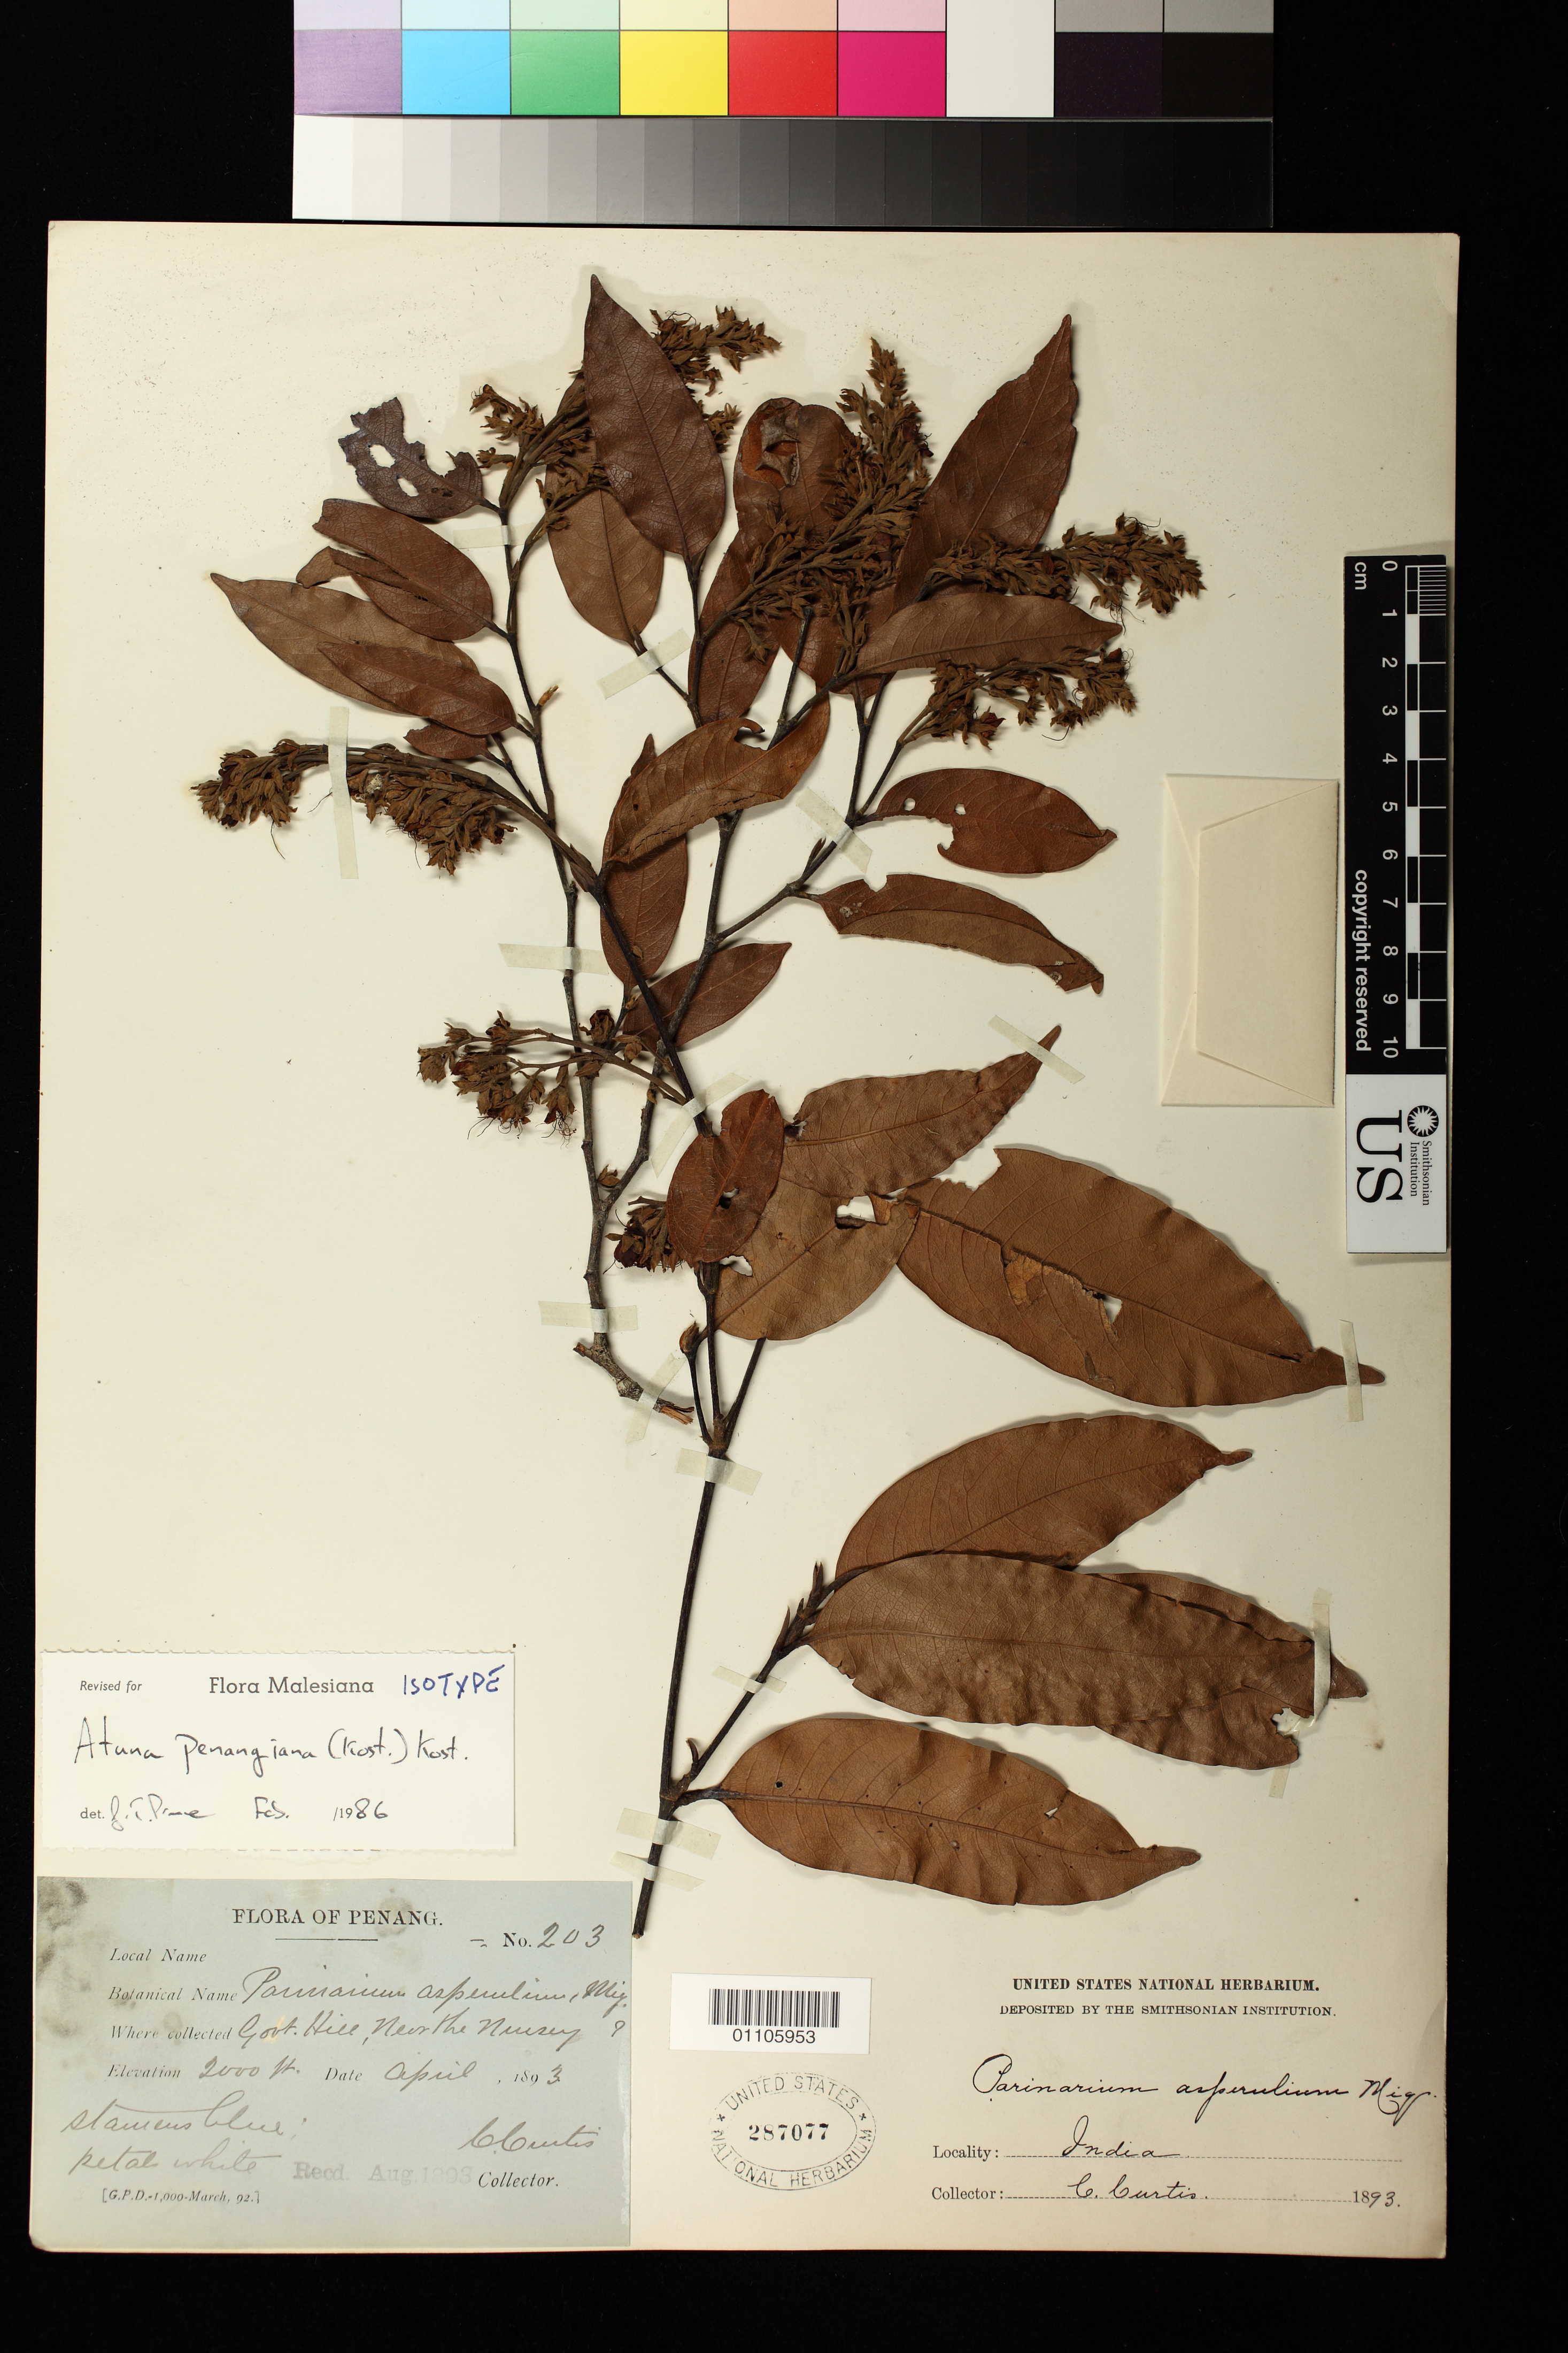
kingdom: Plantae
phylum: Tracheophyta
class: Magnoliopsida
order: Malpighiales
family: Chrysobalanaceae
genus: Cyclandrophora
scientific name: Cyclandrophora penangiana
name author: Kosterm.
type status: Isotype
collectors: C. Curtis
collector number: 203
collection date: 1893-04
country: Malaysia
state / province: Pinang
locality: Govt. Hill, near the Nursery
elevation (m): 610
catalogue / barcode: US 287077